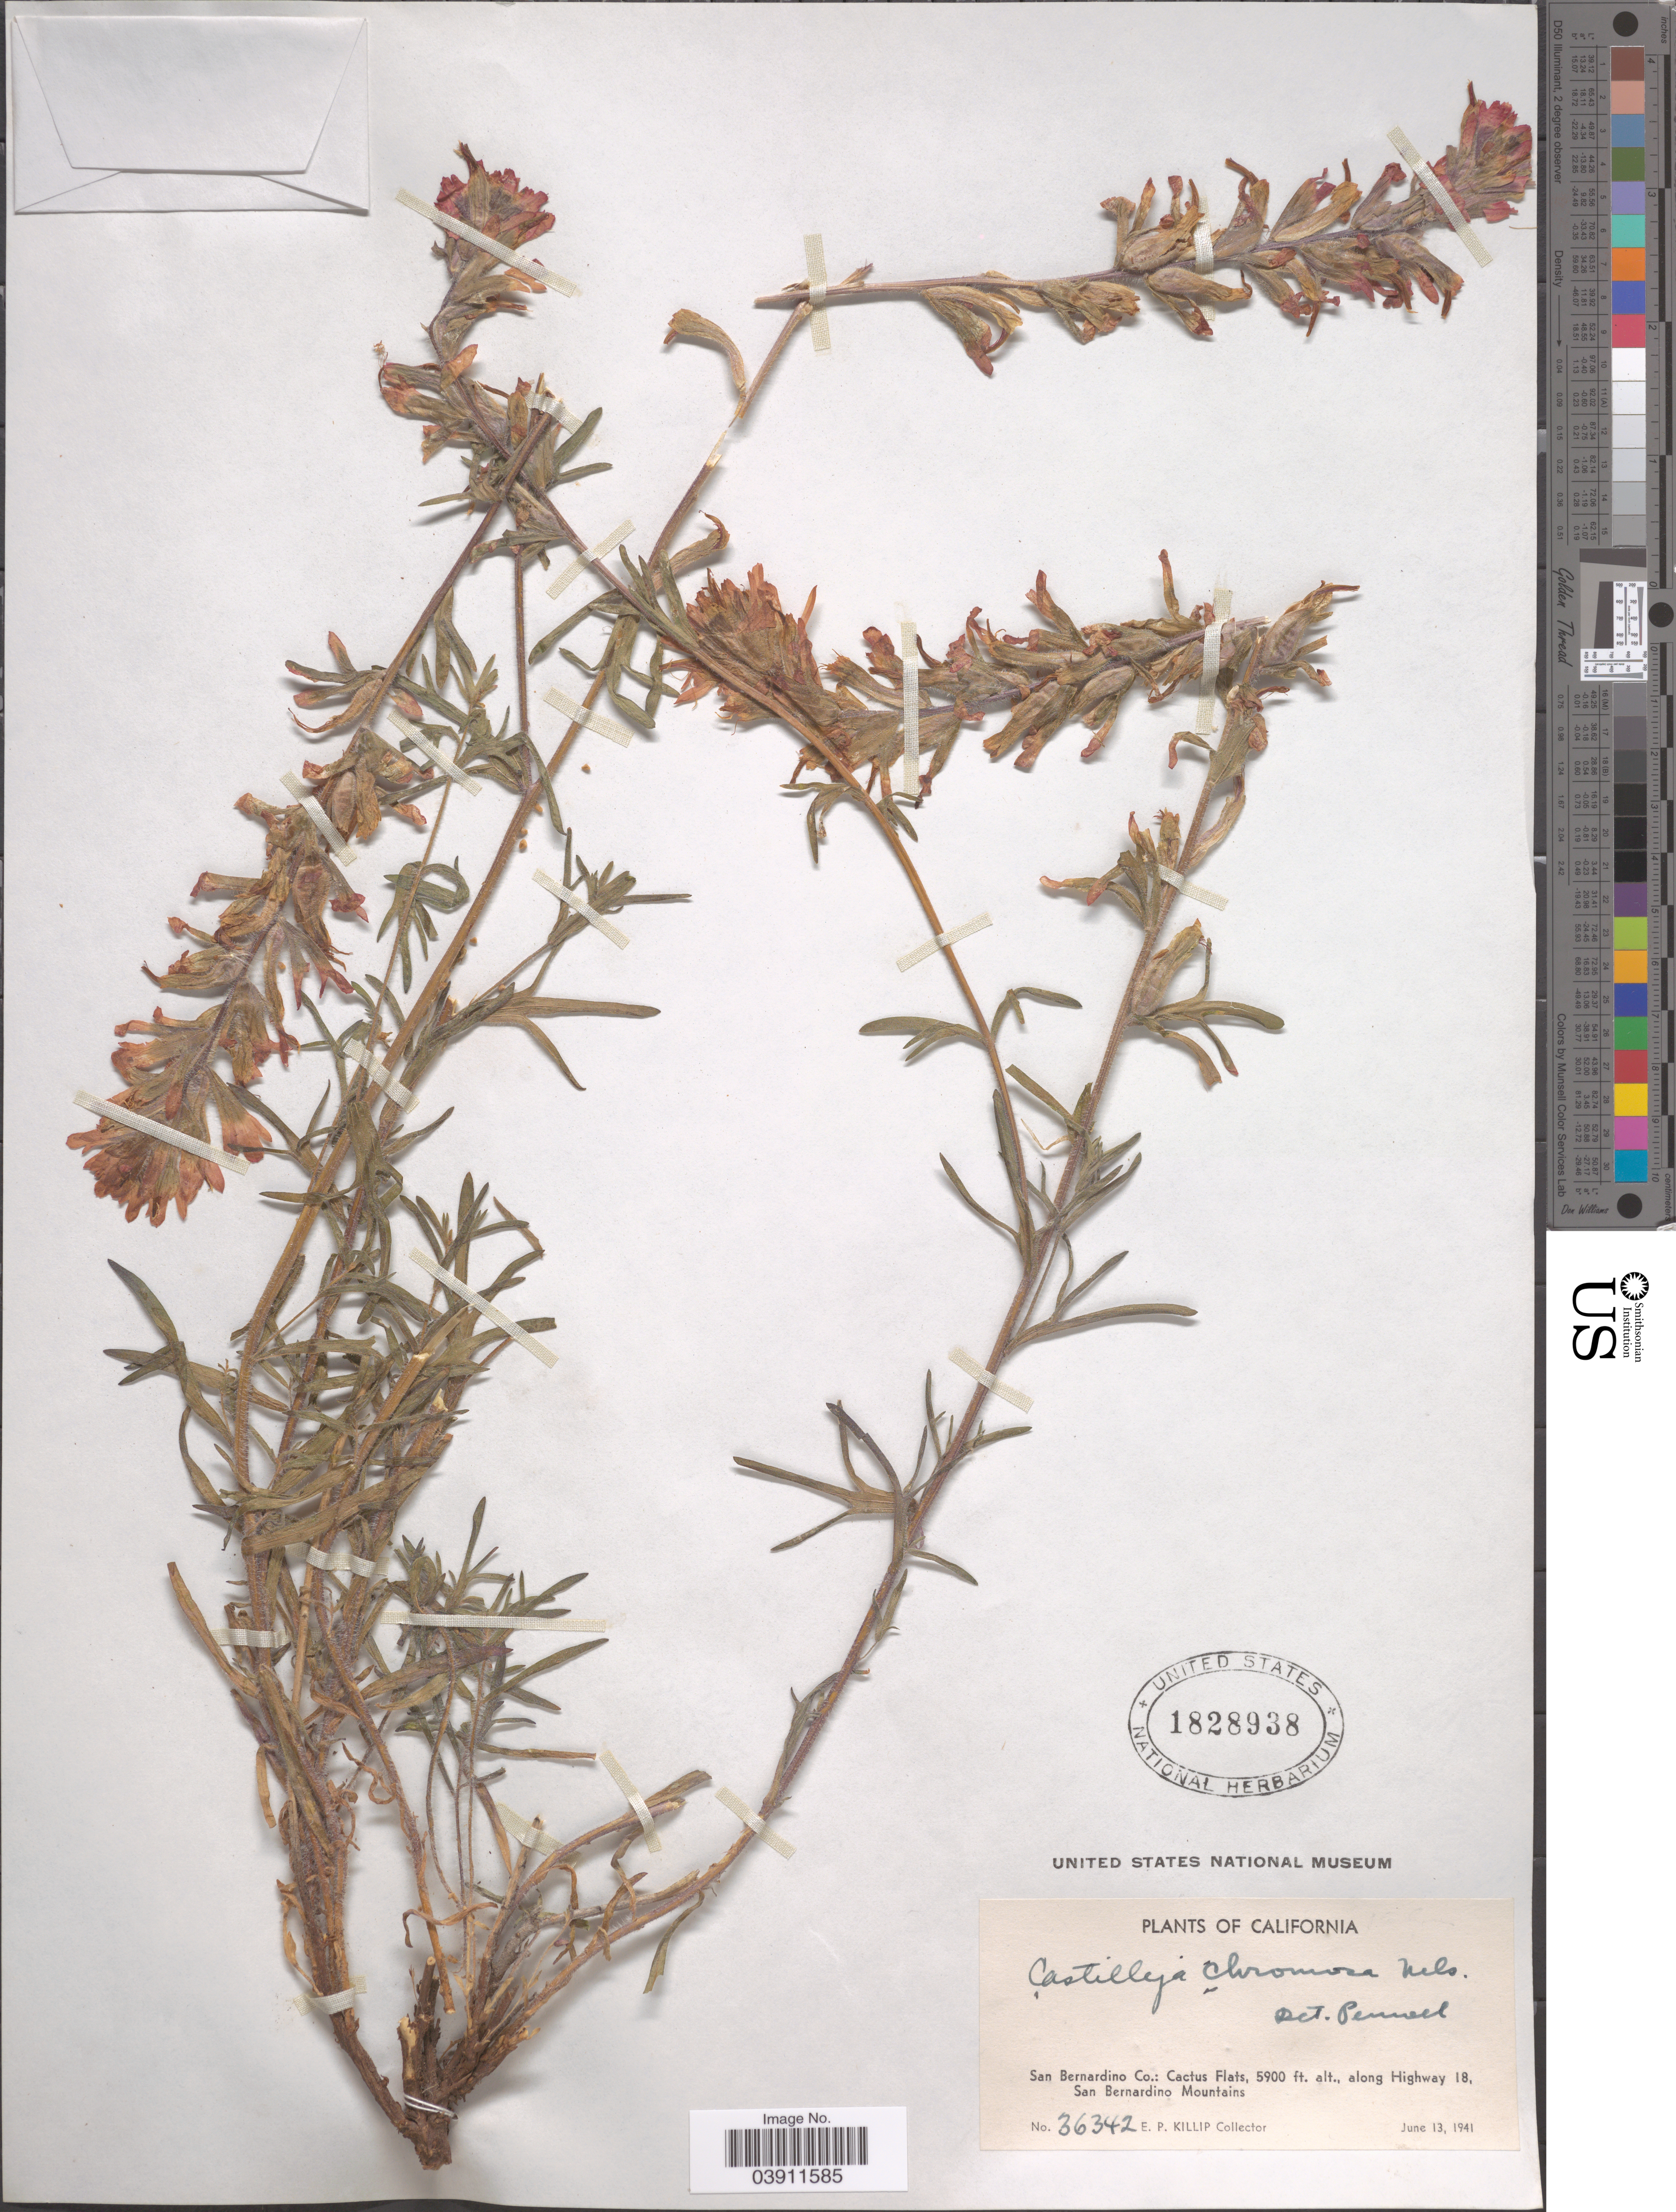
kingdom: Plantae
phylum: Tracheophyta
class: Magnoliopsida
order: Lamiales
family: Orobanchaceae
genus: Castilleja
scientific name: Castilleja chromosa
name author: A. Nelson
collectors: E. P. Killip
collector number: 36342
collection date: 1941-06-13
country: United States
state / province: California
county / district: San Bernardino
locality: San Bernardino Co.: Cactus Flats, along Highway 18, San Bernardino Mountains.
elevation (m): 1798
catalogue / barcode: US 1828938